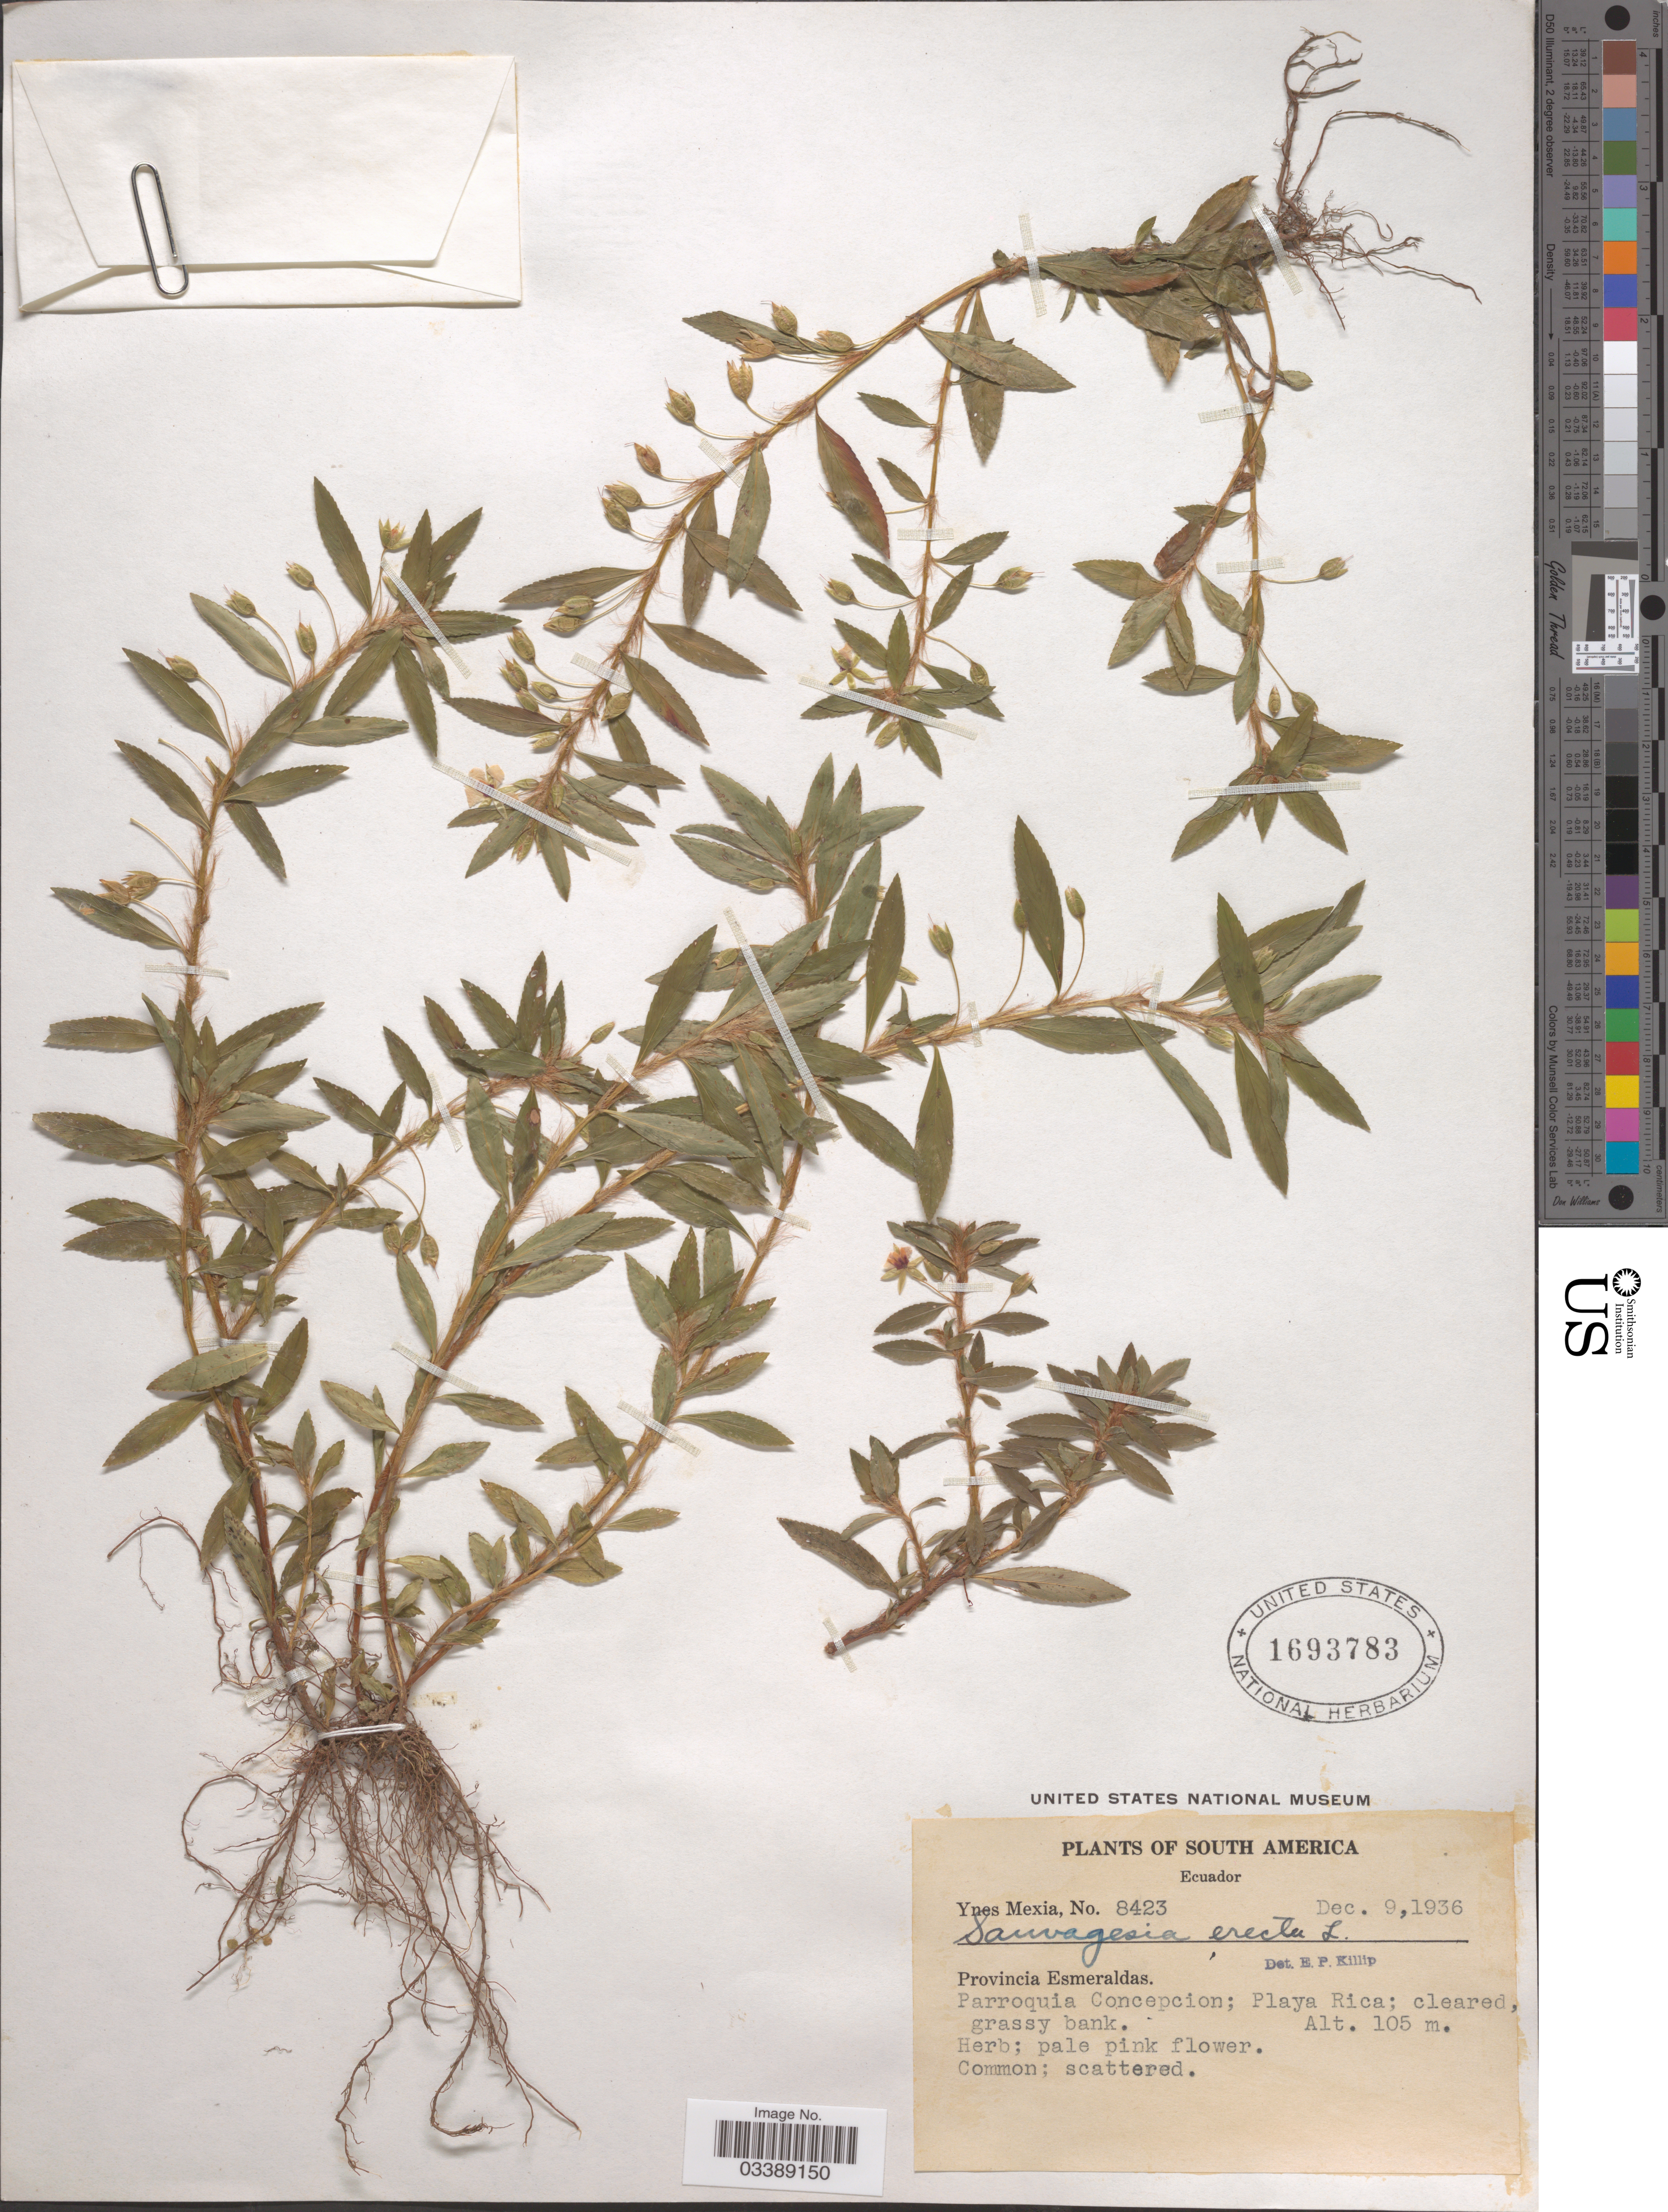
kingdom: Plantae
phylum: Tracheophyta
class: Magnoliopsida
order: Malpighiales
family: Ochnaceae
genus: Sauvagesia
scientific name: Sauvagesia erecta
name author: L.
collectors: Y. Mexia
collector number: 8423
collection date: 1936-12-09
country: Ecuador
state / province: Esmeraldas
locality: Parroquia Concepcion; Playa Rica.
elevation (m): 105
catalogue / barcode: US 1693783